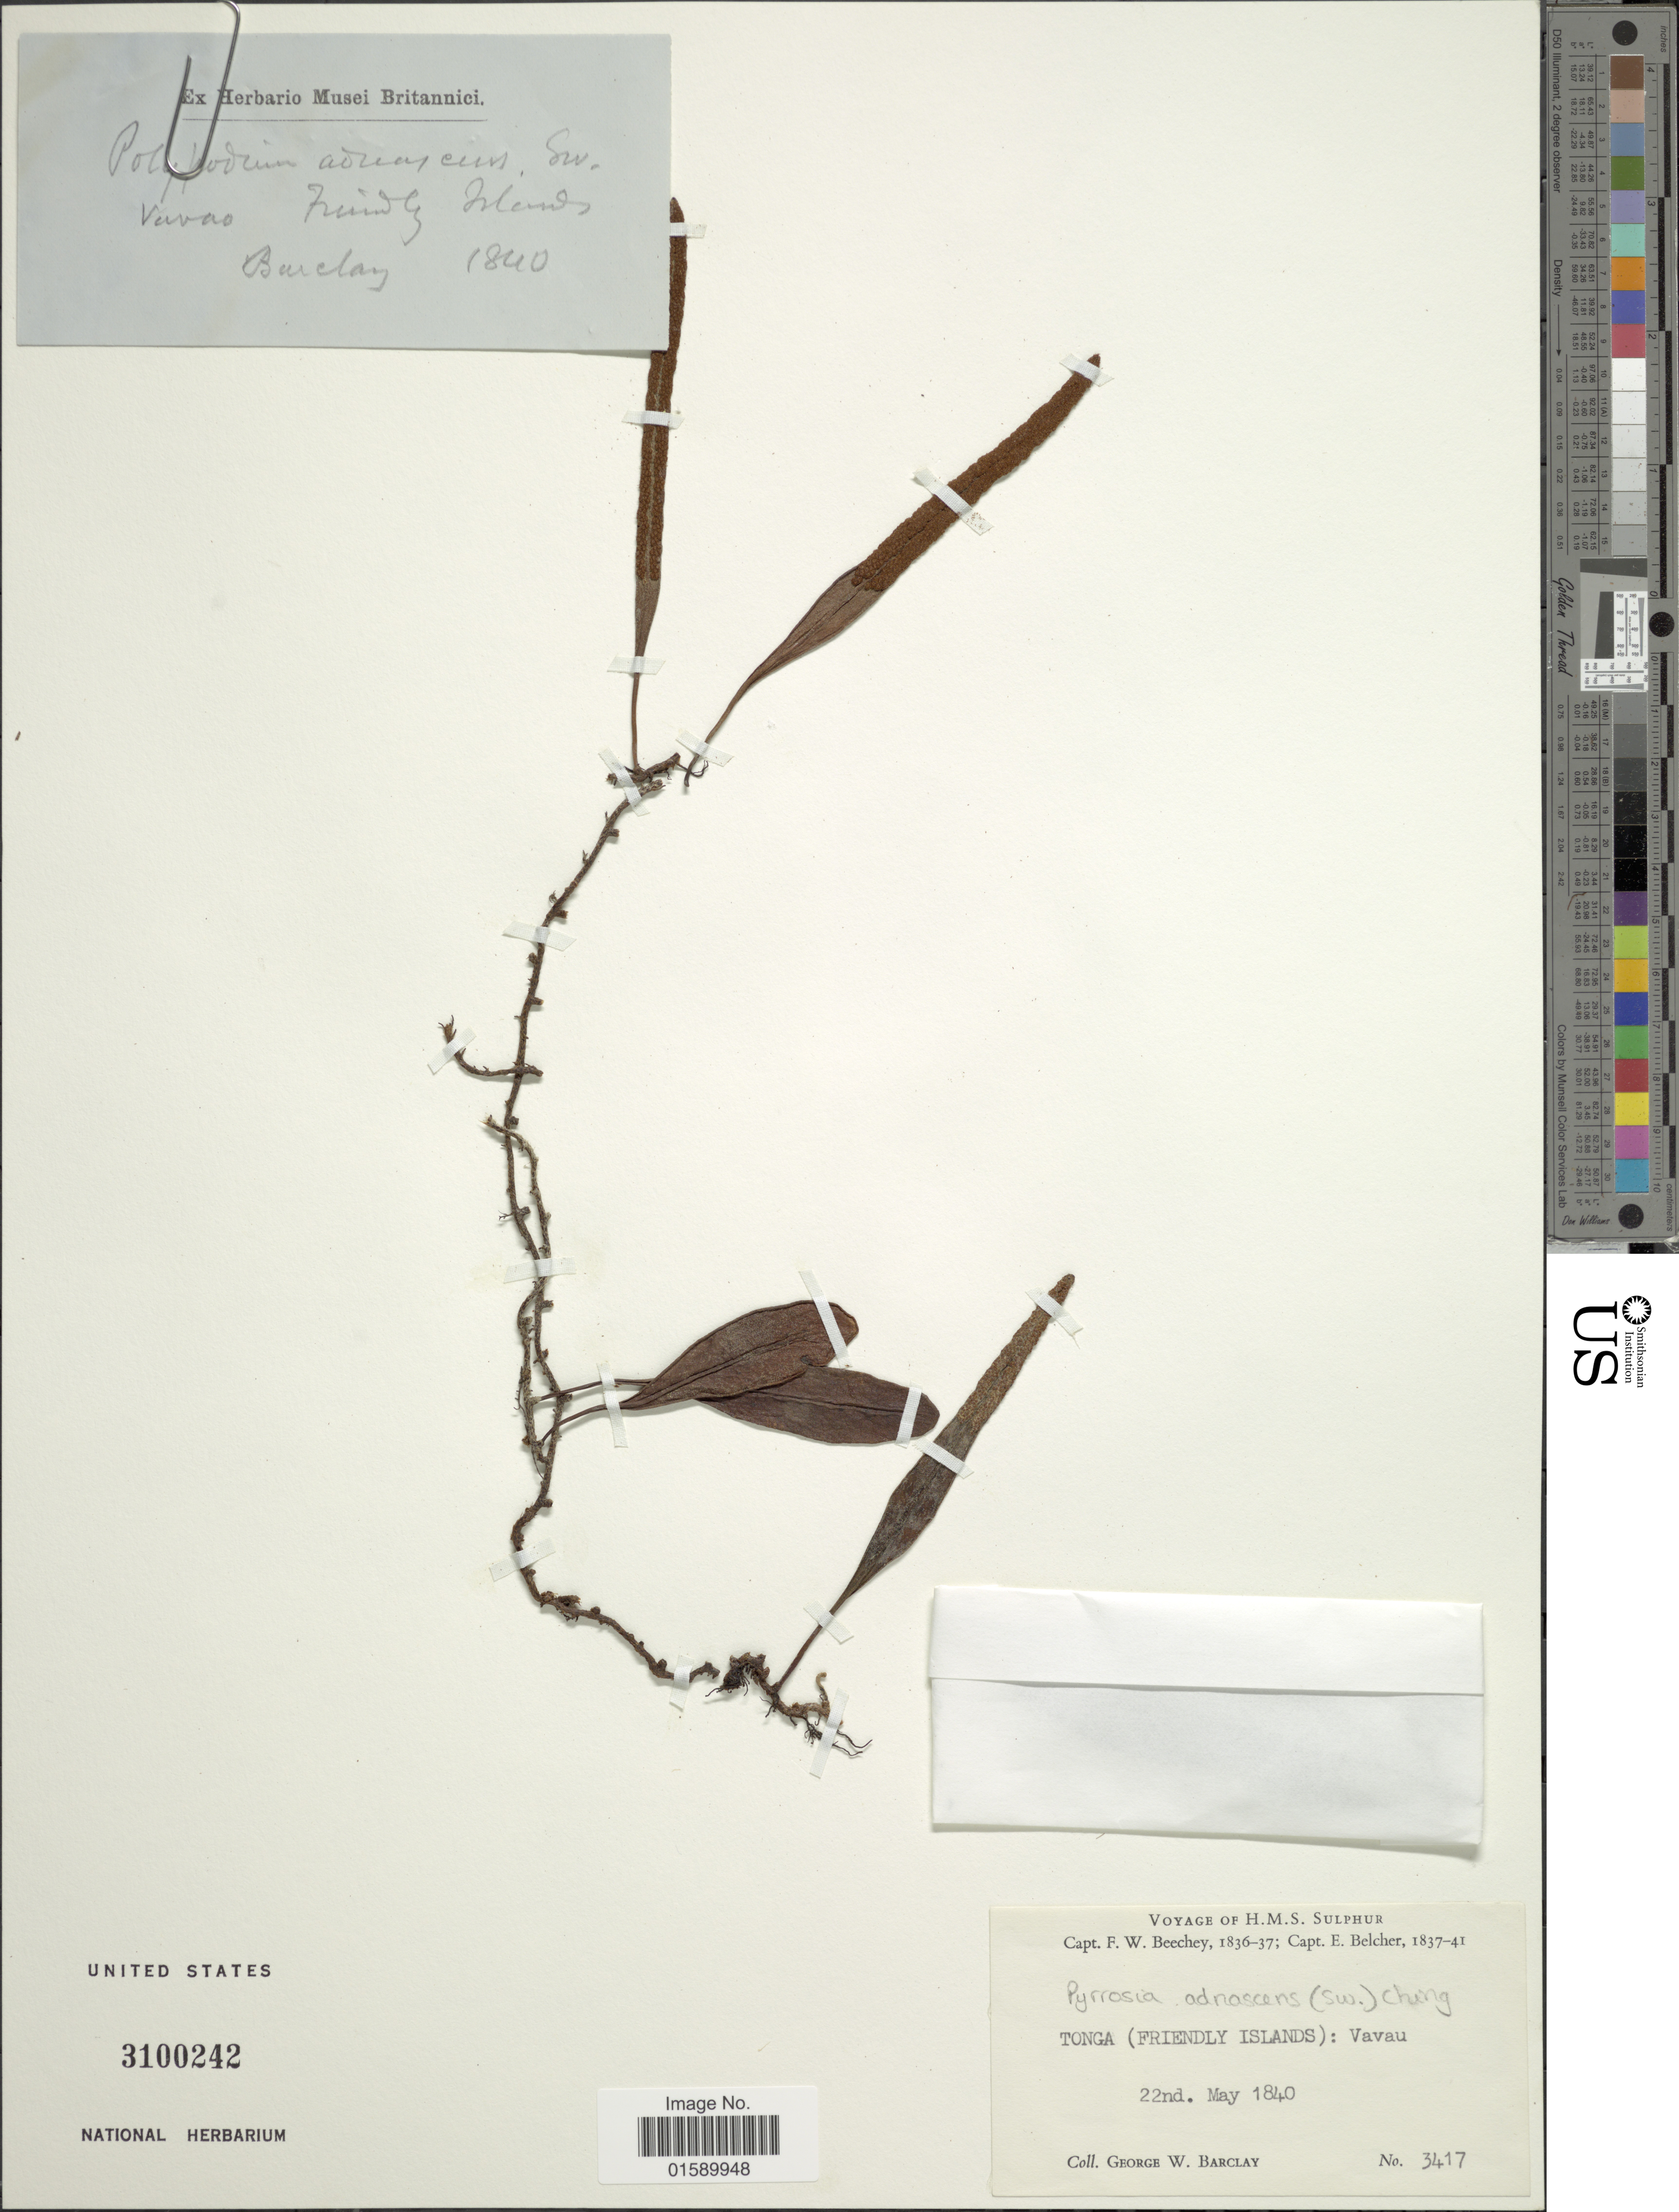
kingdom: Plantae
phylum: Tracheophyta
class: Polypodiopsida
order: Polypodiales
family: Polypodiaceae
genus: Pyrrosia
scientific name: Pyrrosia lanceolata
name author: (L.) Farw.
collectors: G. W. Barclay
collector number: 3417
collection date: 1840-05-22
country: Tonga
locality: Tonga (Friendly Islands): Vavau.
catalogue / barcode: US 3100242